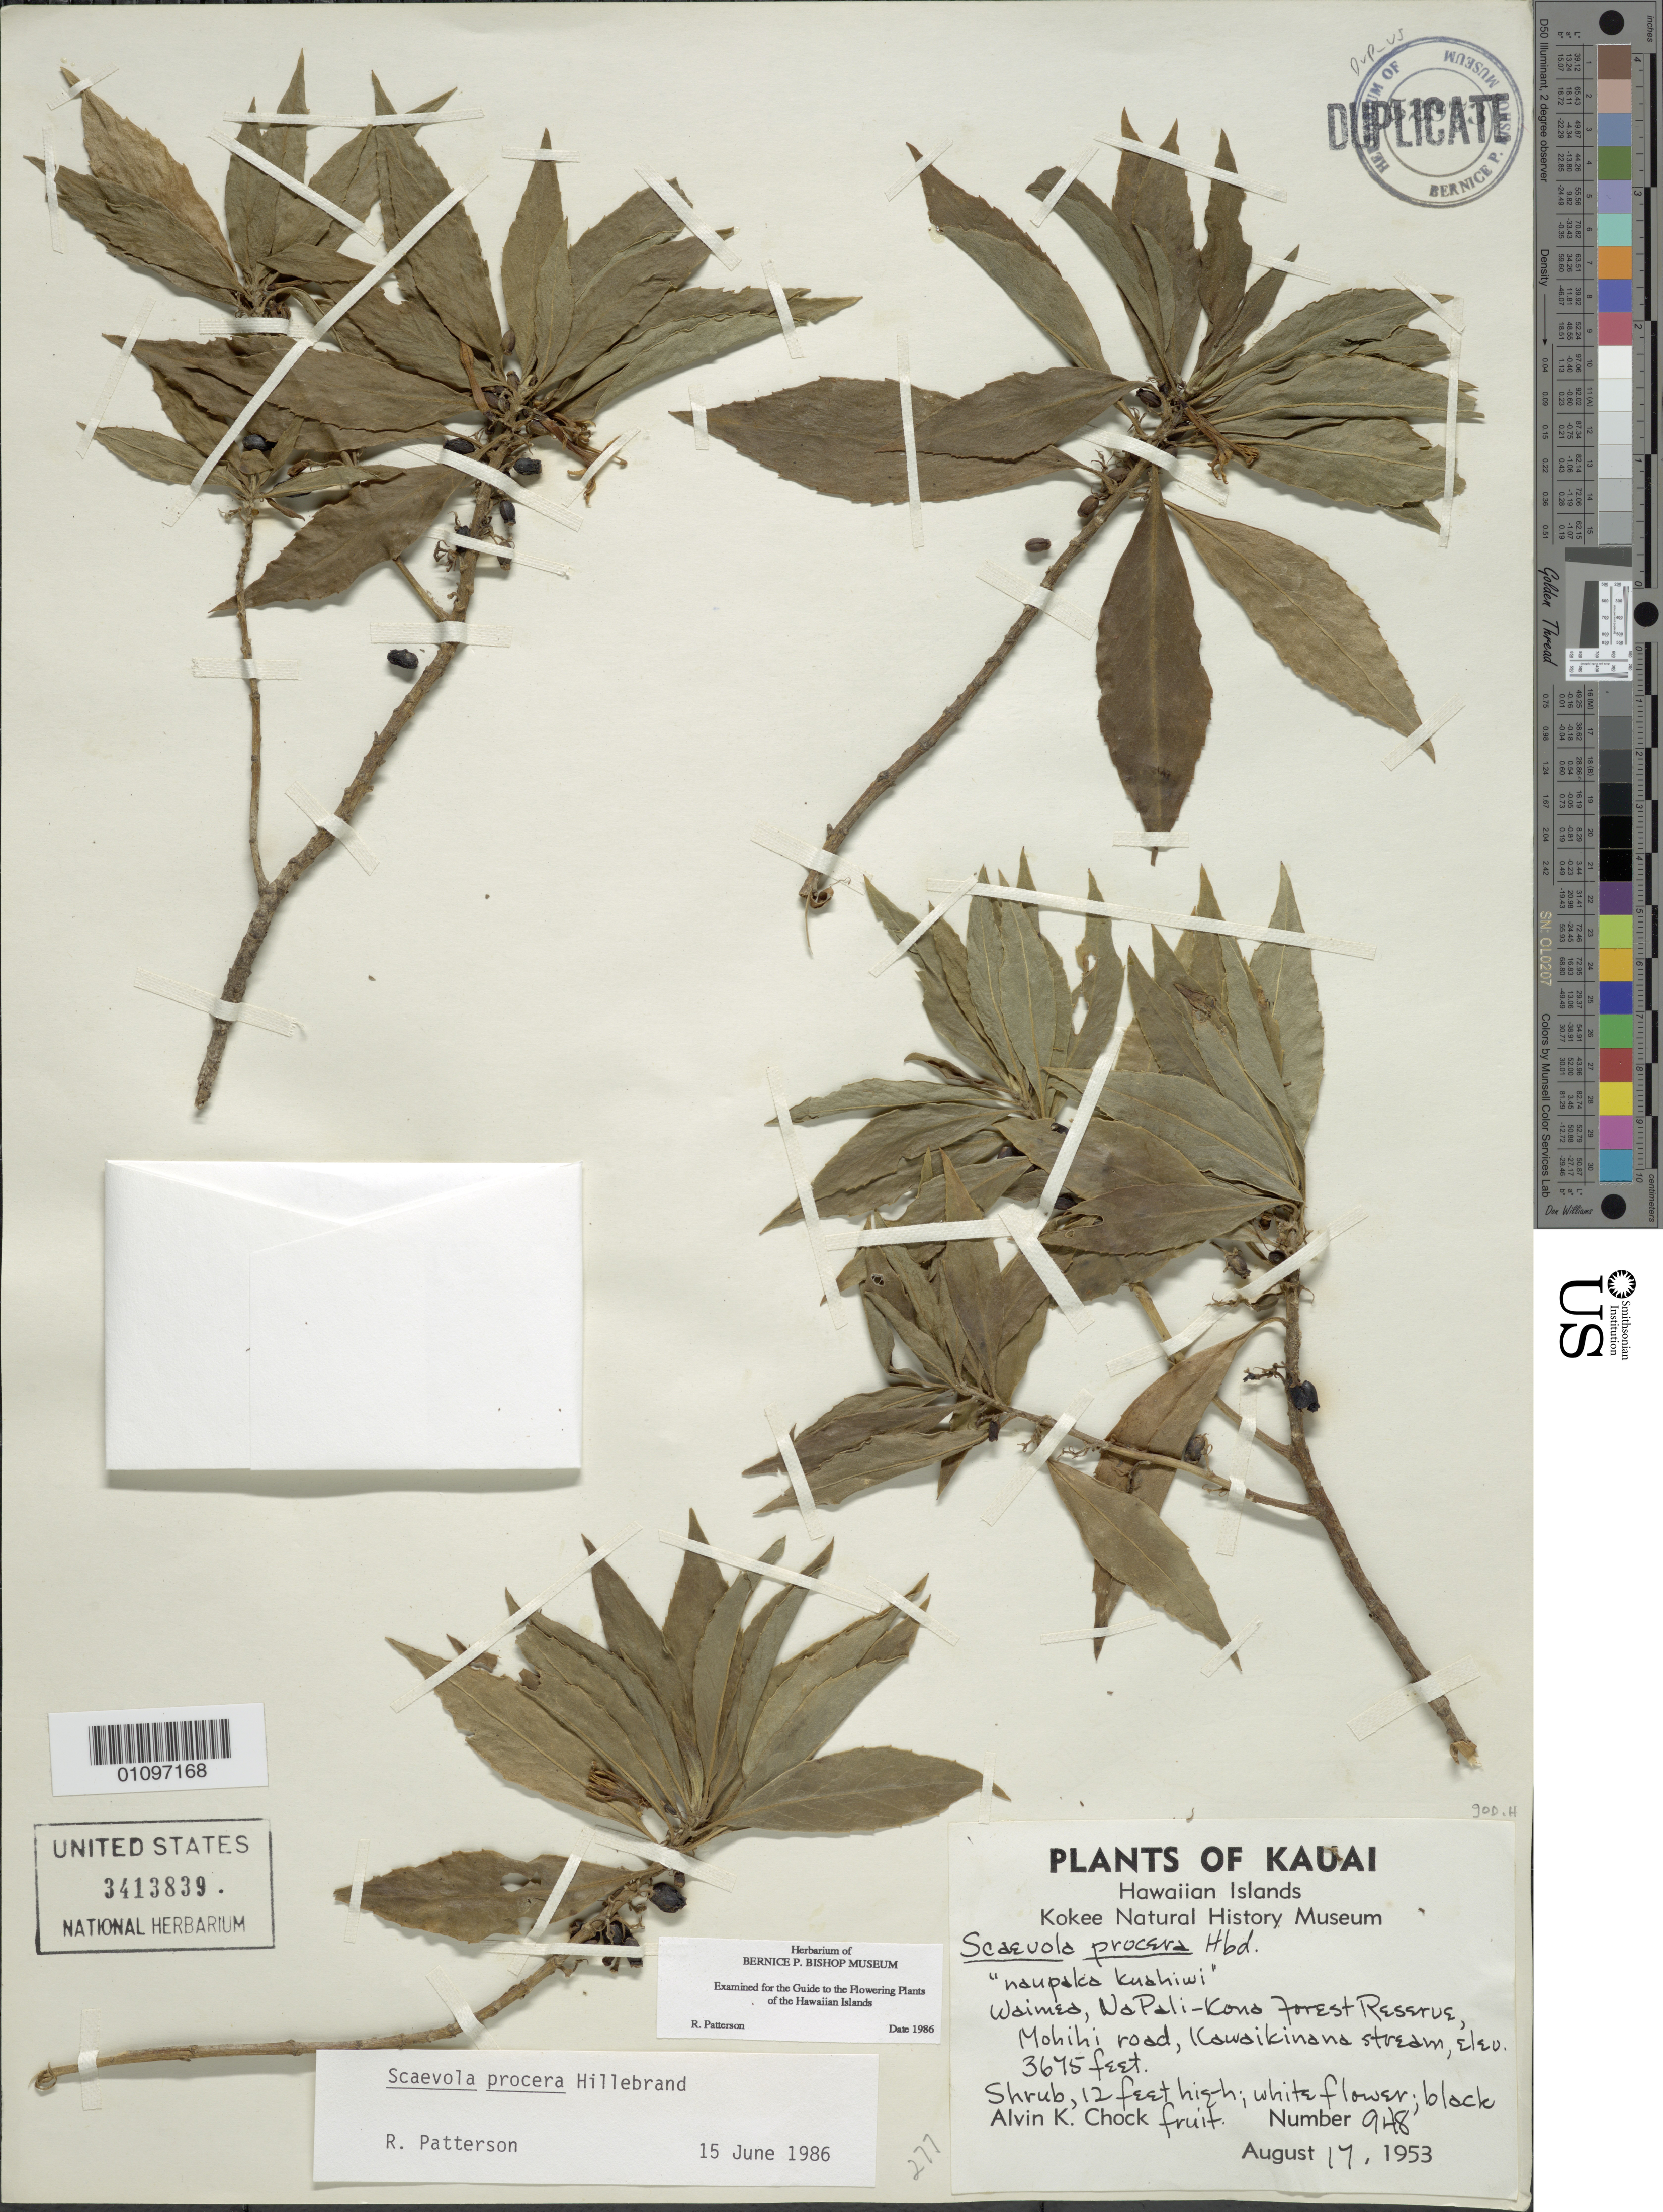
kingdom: Plantae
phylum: Tracheophyta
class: Magnoliopsida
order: Asterales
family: Goodeniaceae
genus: Scaevola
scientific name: Scaevola procera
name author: Hillebr.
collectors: A. Chock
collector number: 948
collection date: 1953-08-17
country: United States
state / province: Hawaii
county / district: Kauai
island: Kaua'i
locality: Waimea District, Na Pali-Kona Forest Reserve, Mohihi road, Kawaikinana stream.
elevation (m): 1120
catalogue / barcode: US 3413839